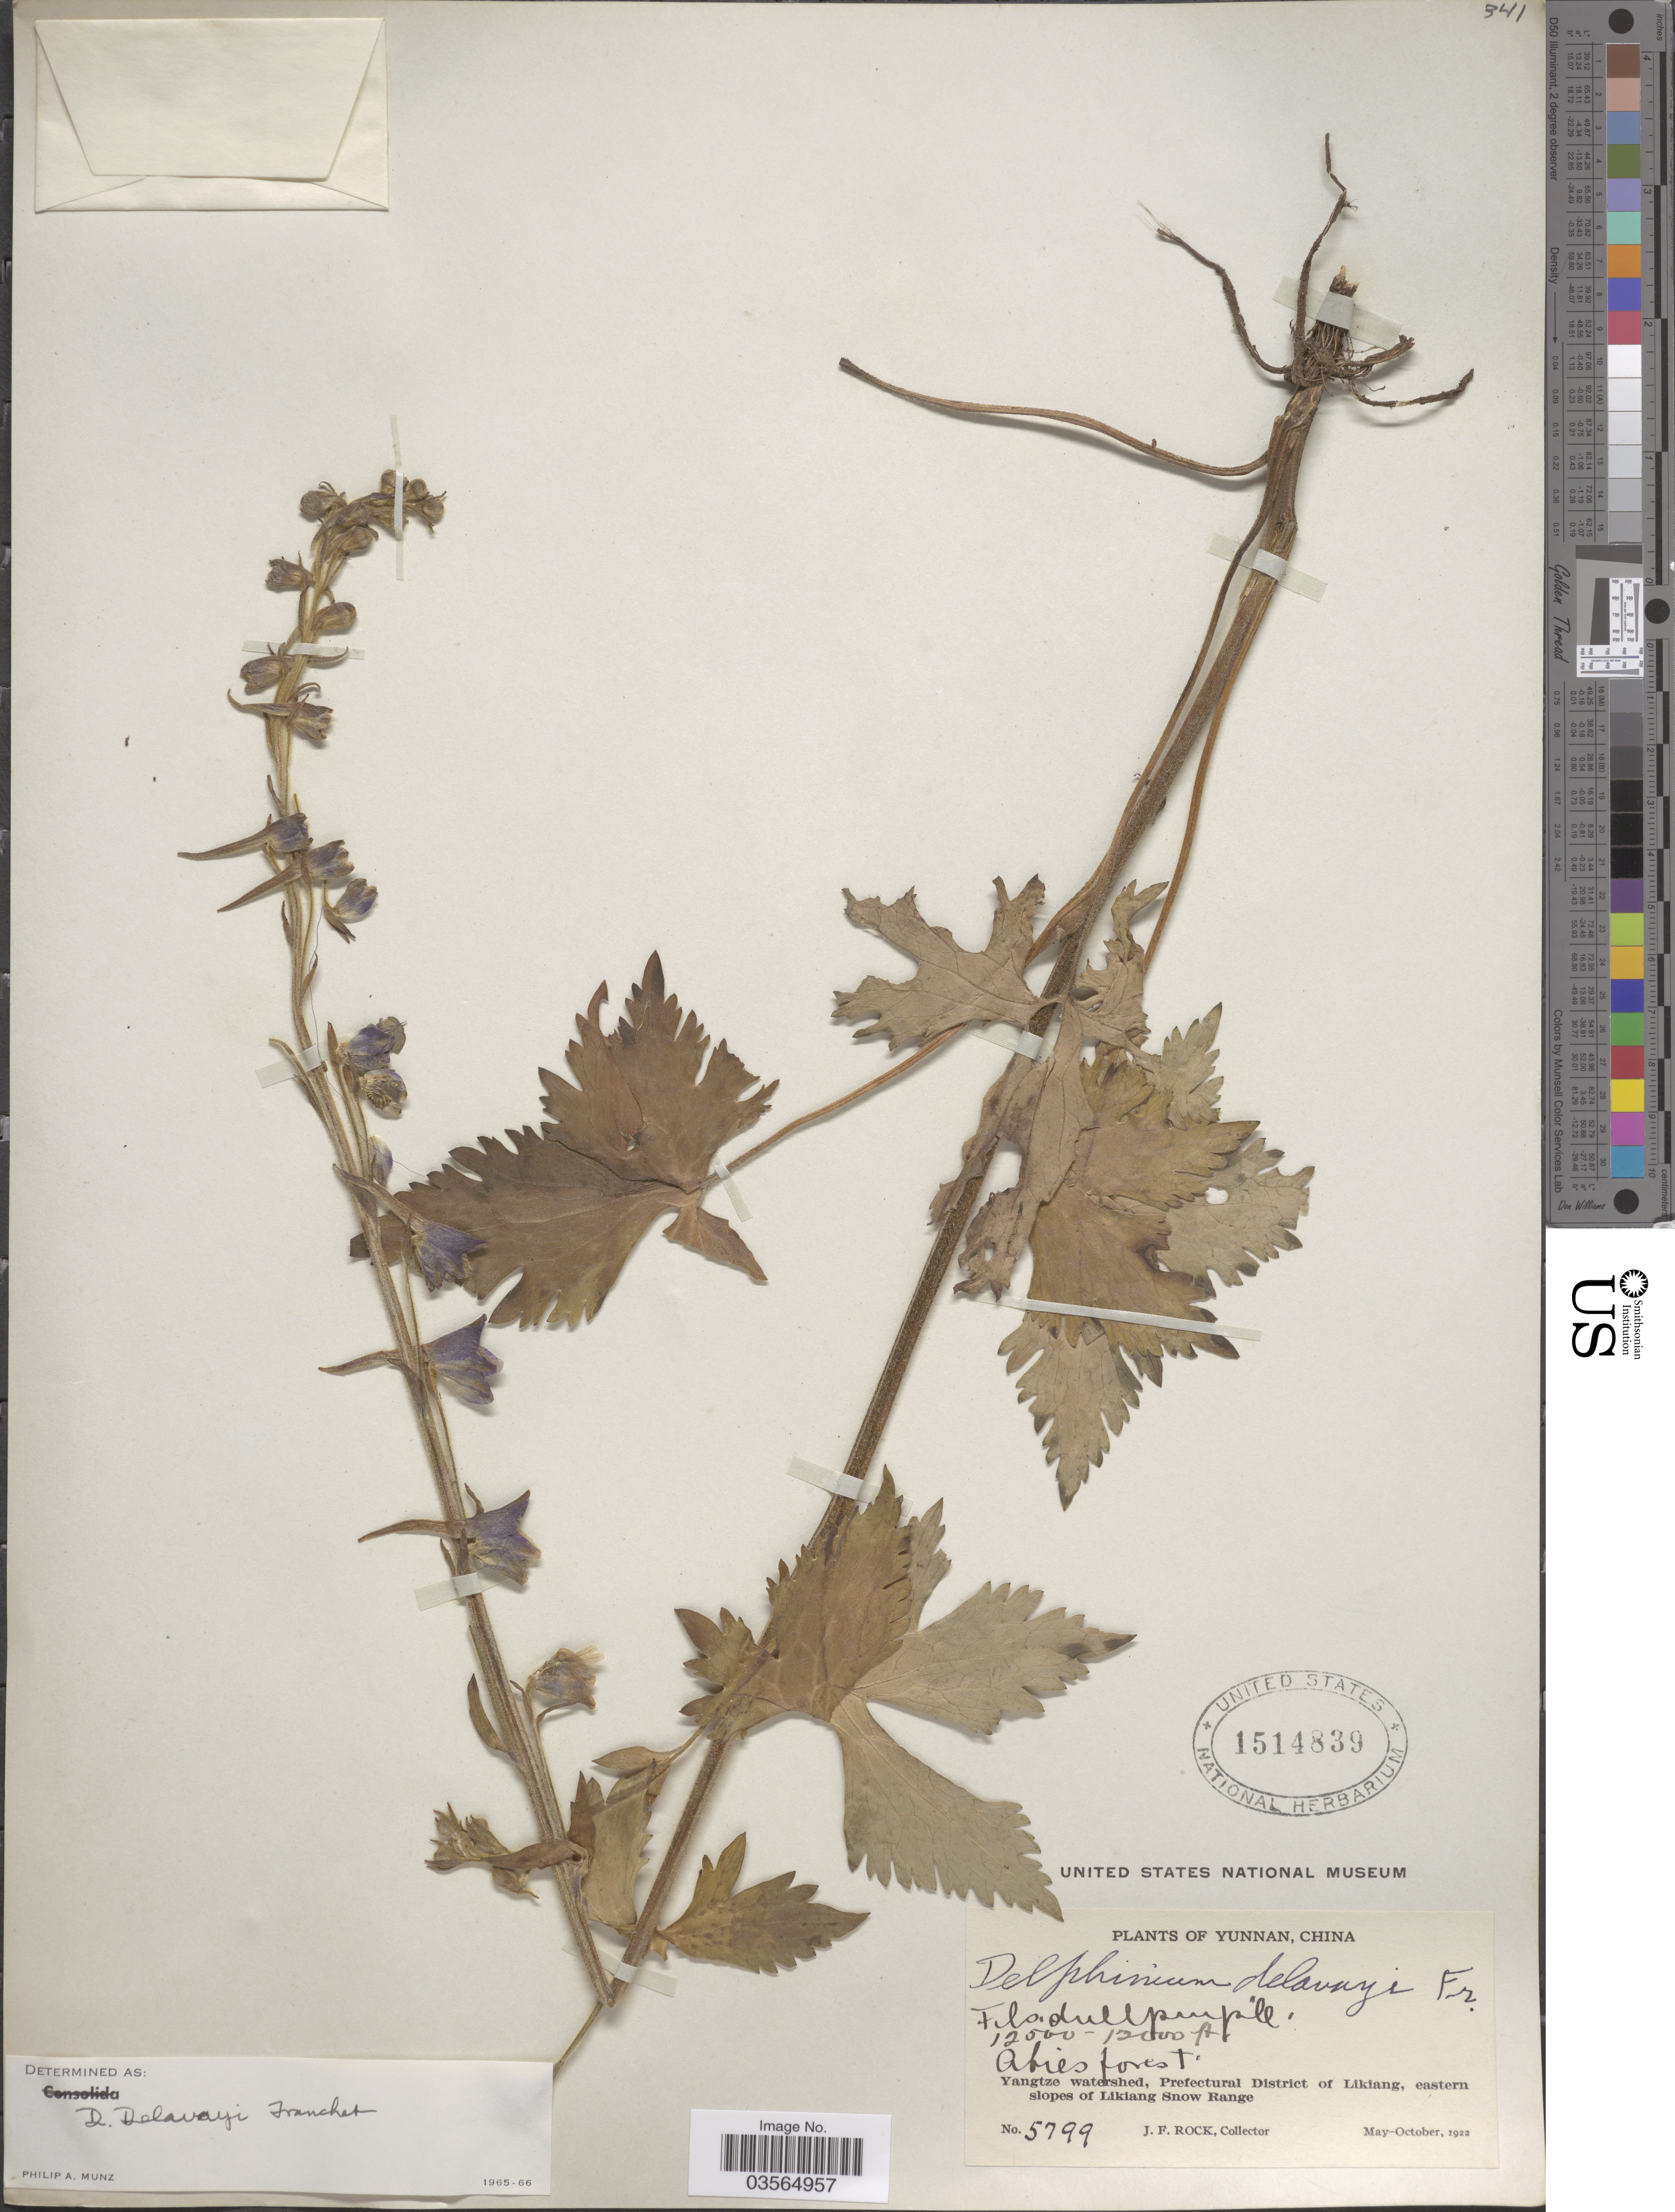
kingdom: Plantae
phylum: Tracheophyta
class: Magnoliopsida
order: Ranunculales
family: Ranunculaceae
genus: Delphinium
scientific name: Delphinium delavayi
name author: Franch.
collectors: J. Rock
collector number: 5799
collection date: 1922-05/1922-10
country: China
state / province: Yunnan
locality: Yangtze watershed, Prefectural District of Likiang, eastern slopes of Likiang Snow Range.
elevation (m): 3810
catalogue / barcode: US 1514839